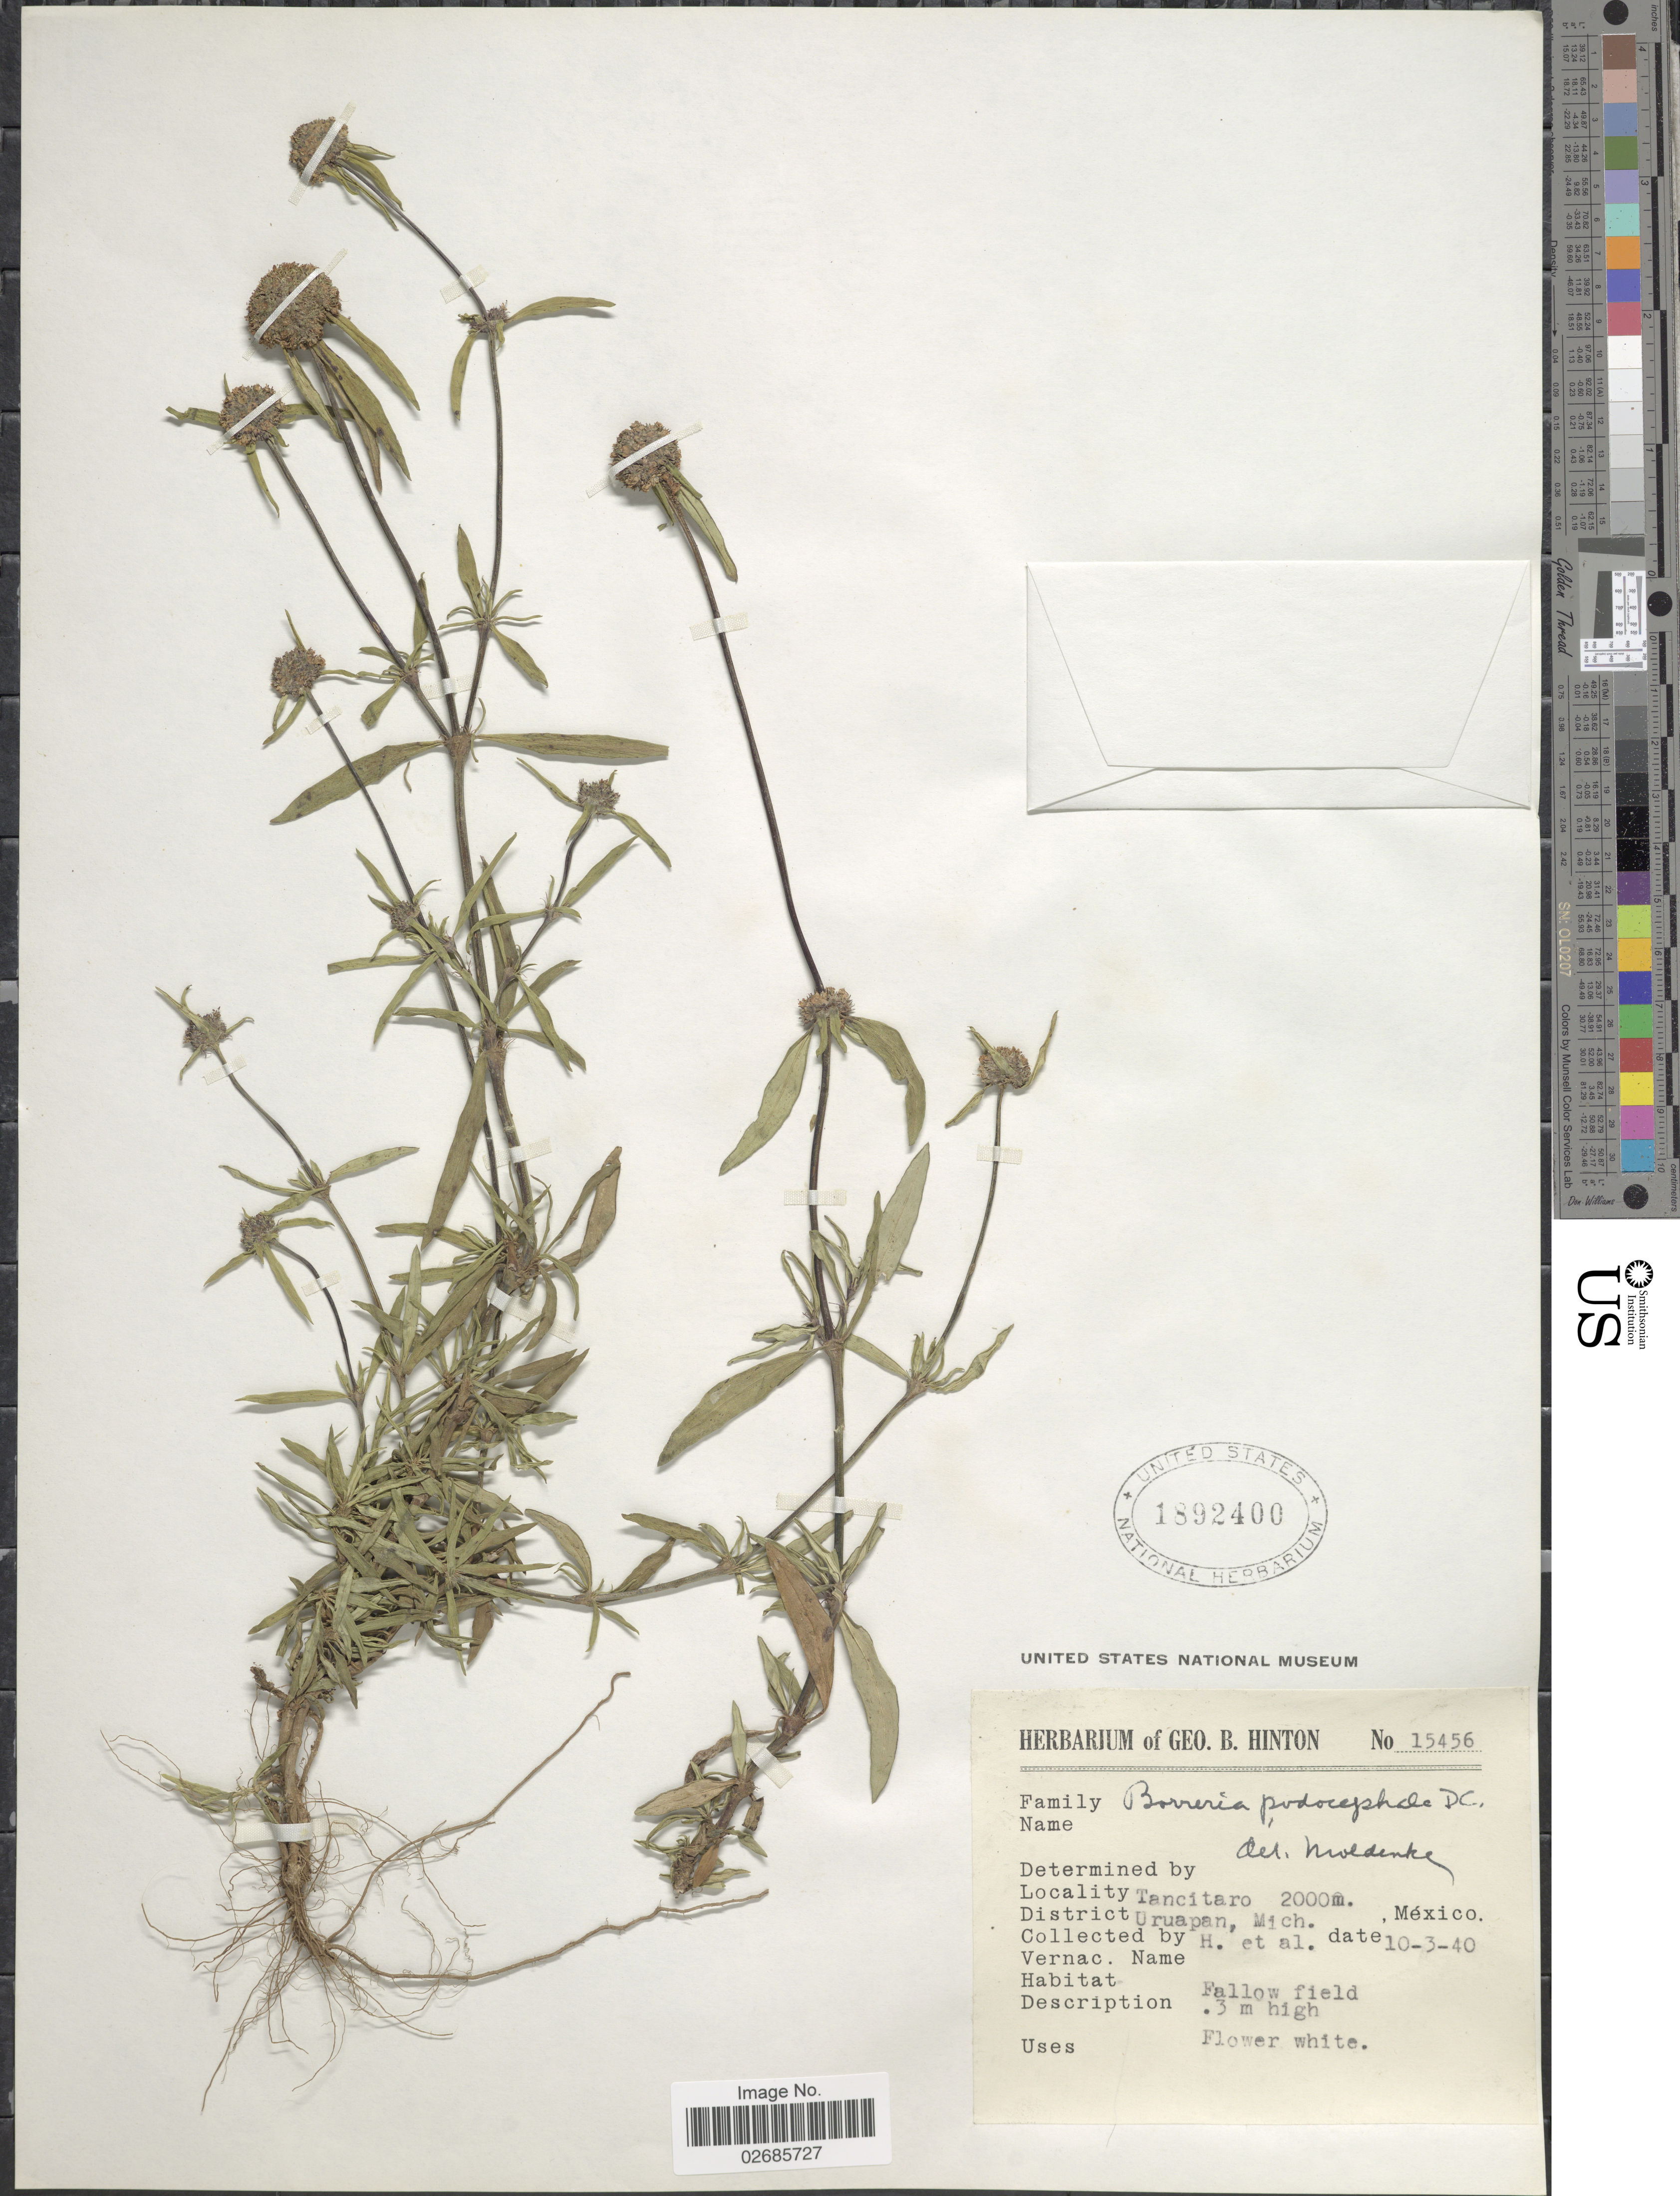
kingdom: Plantae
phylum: Tracheophyta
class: Magnoliopsida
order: Gentianales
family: Rubiaceae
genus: Borreria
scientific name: Borreria verticillata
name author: (L.) G. Mey.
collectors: G. B. Hinton & et al.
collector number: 15456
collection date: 1940-10-03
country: Mexico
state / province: Michoacán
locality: Tancitaro, District Uruapan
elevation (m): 2000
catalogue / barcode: US 1892400